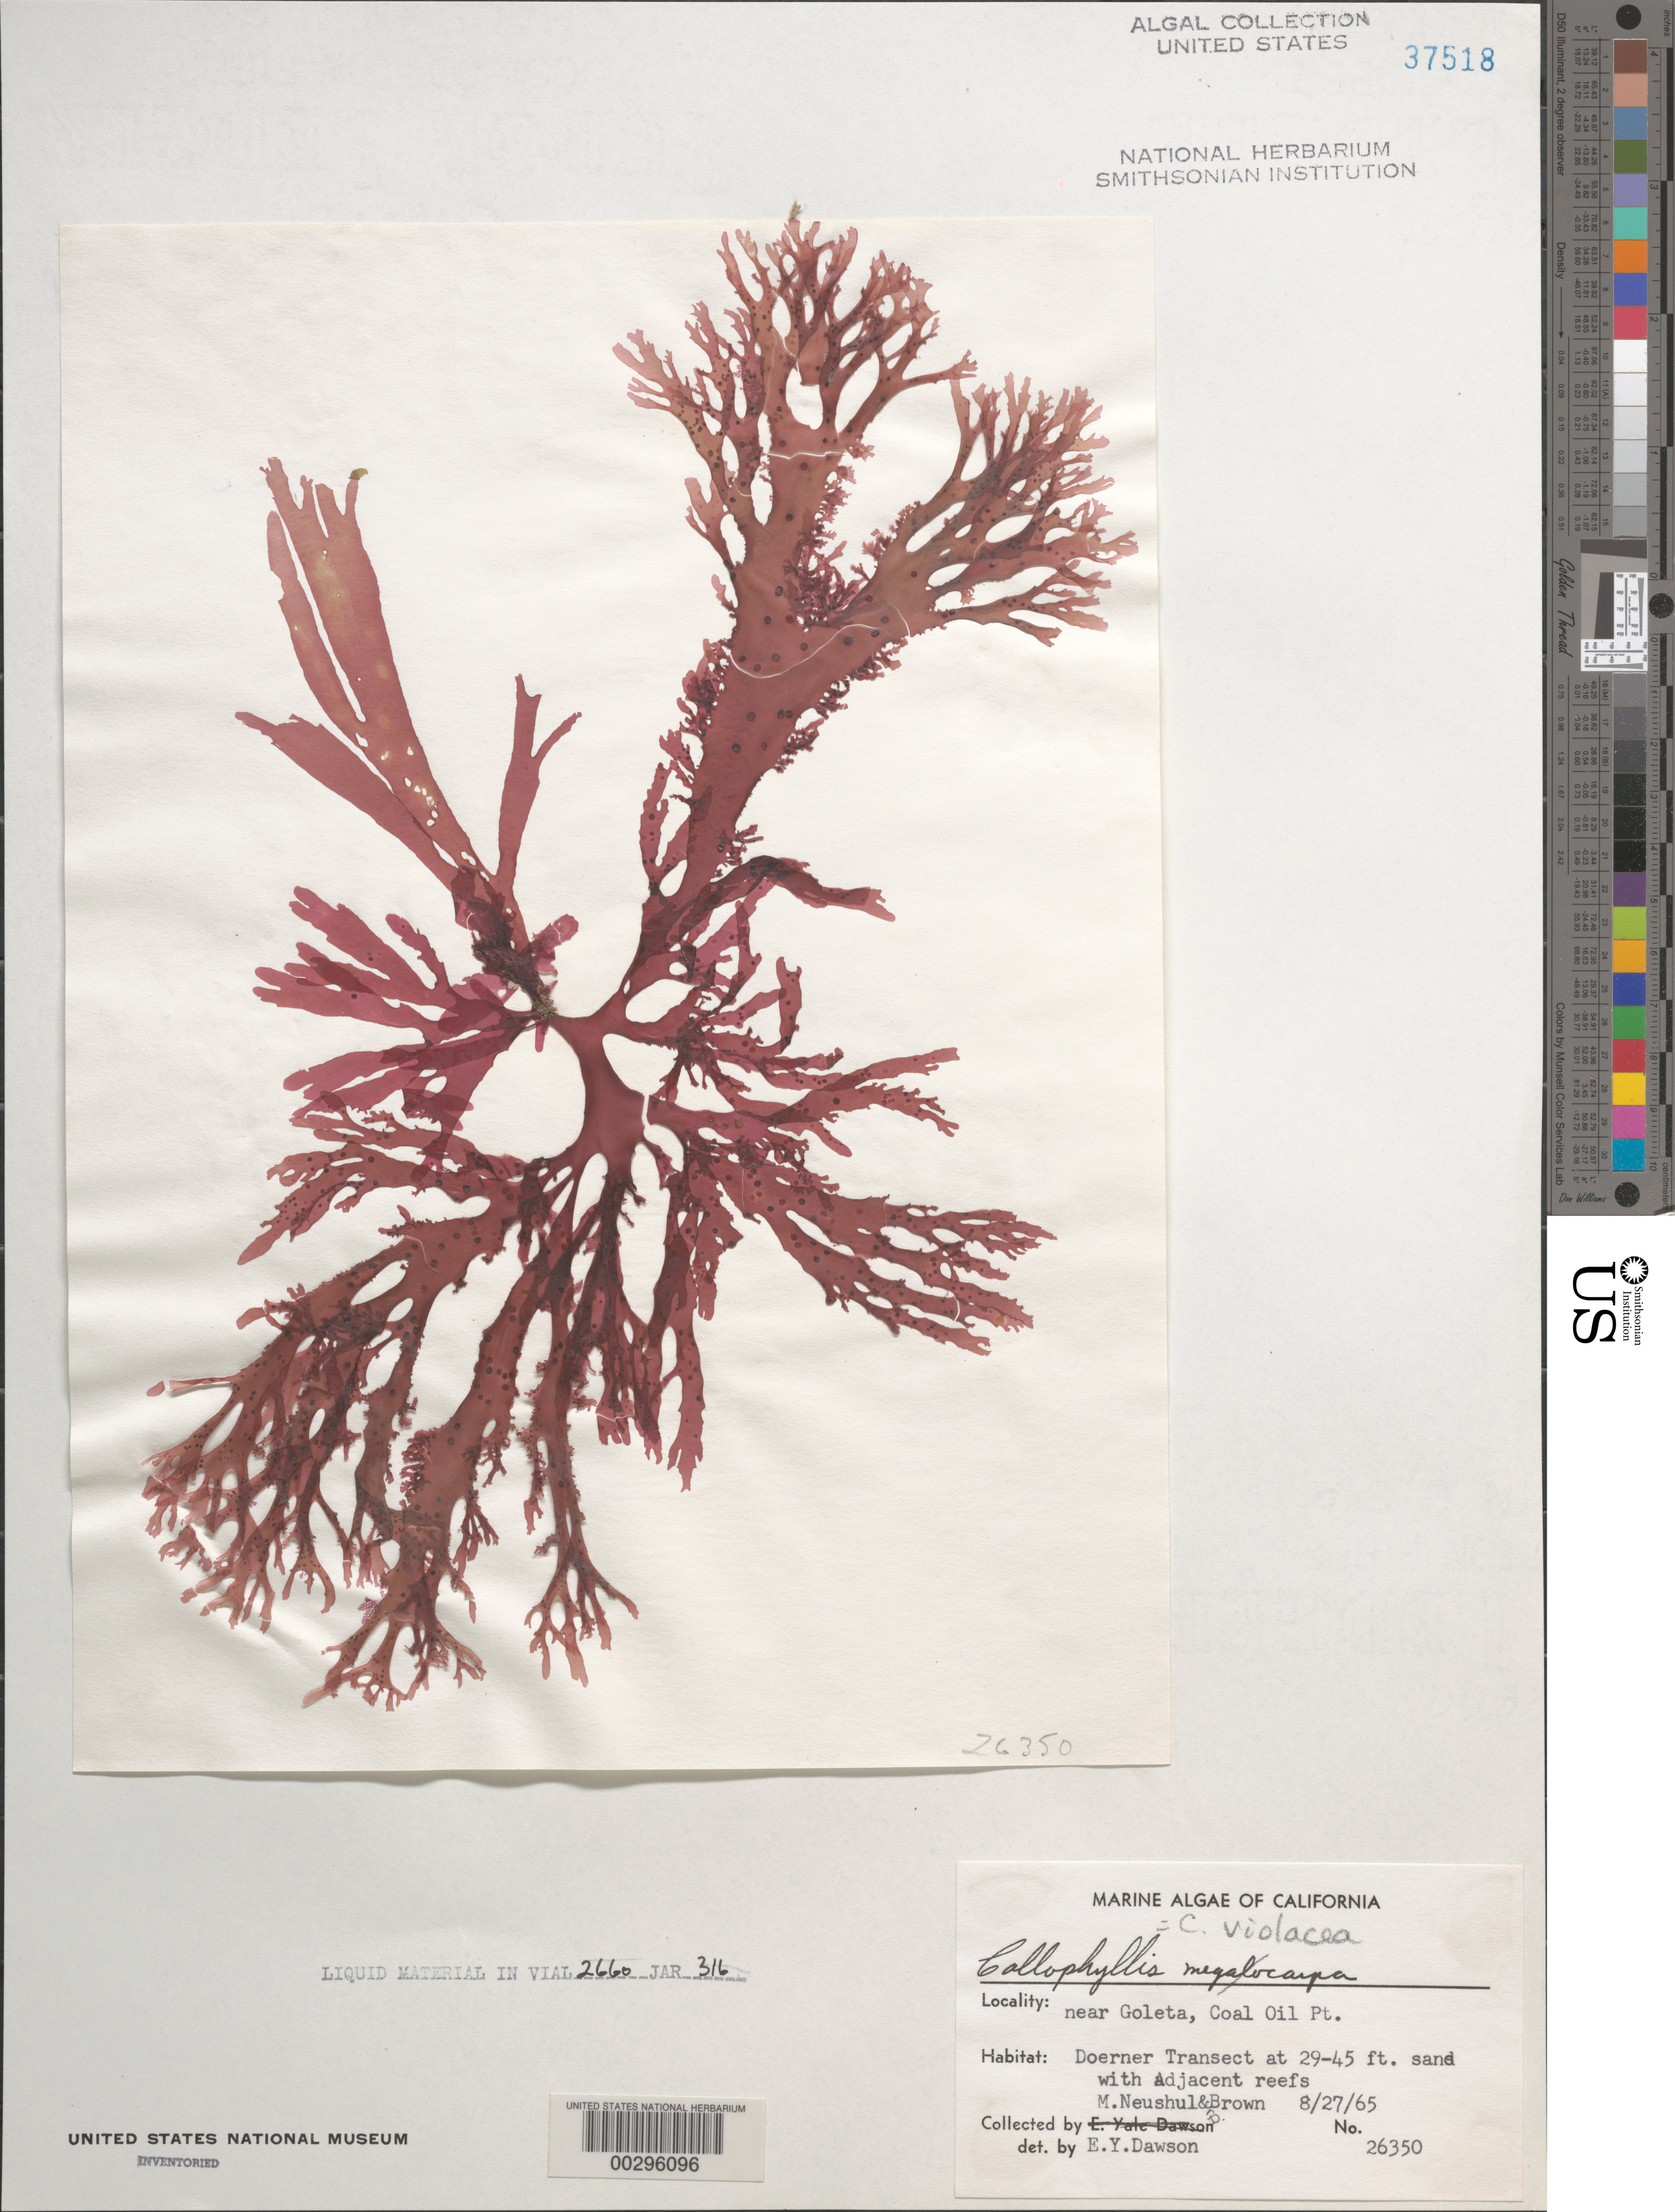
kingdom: Plantae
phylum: Rhodophyta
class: Florideophyceae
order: Gigartinales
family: Kallymeniaceae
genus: Callophyllis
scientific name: Callophyllis violacea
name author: J. Agardh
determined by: Dawson, E. Y.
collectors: M. Neushul & D. Brown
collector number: EYD 26350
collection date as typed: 27 Aug 1965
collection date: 1965-08-27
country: United States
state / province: California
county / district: Santa Barbara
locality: Coal Oil Point, near Goleta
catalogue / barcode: US 37518